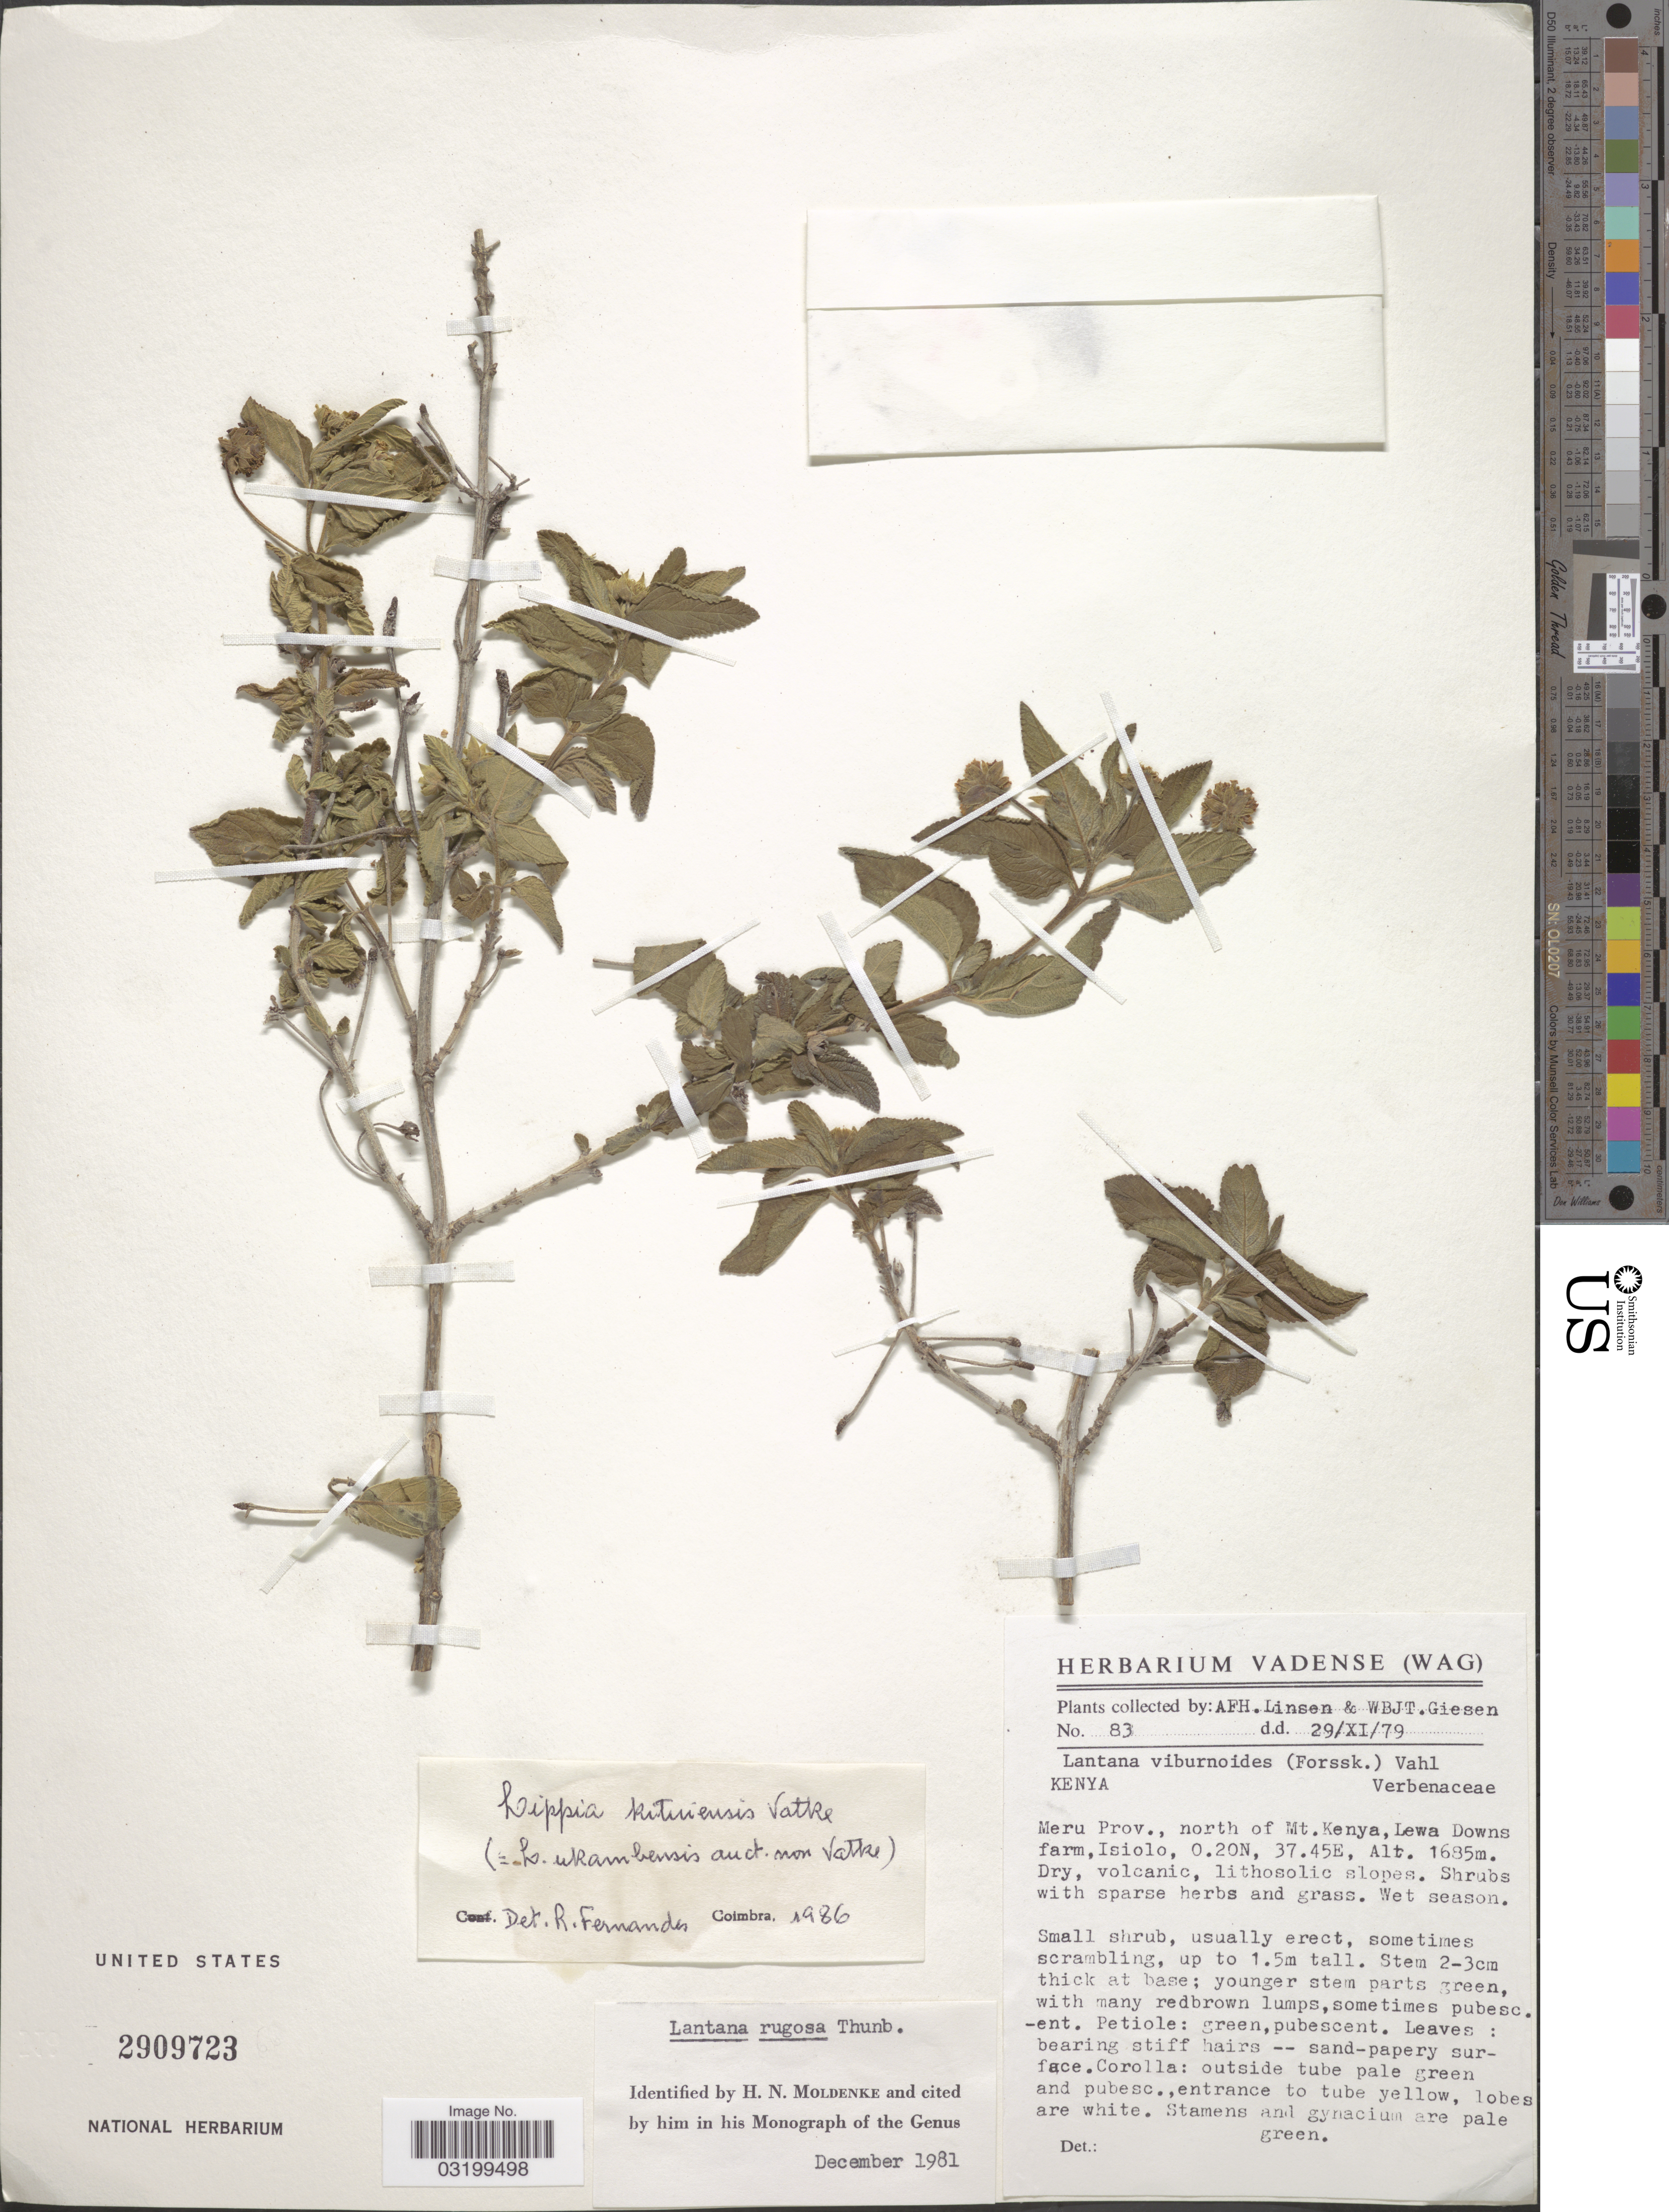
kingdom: Plantae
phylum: Tracheophyta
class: Magnoliopsida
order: Lamiales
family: Verbenaceae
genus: Lippia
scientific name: Lippia kituiensis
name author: Vatke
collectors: A. Linsen & W. Giesen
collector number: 83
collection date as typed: Transcribed d/m/y: 29/11/79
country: Kenya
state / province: Meru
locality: North of Mt. Kenya, Lewa Downs farm, Isiolo.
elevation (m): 1685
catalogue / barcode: US 2909723